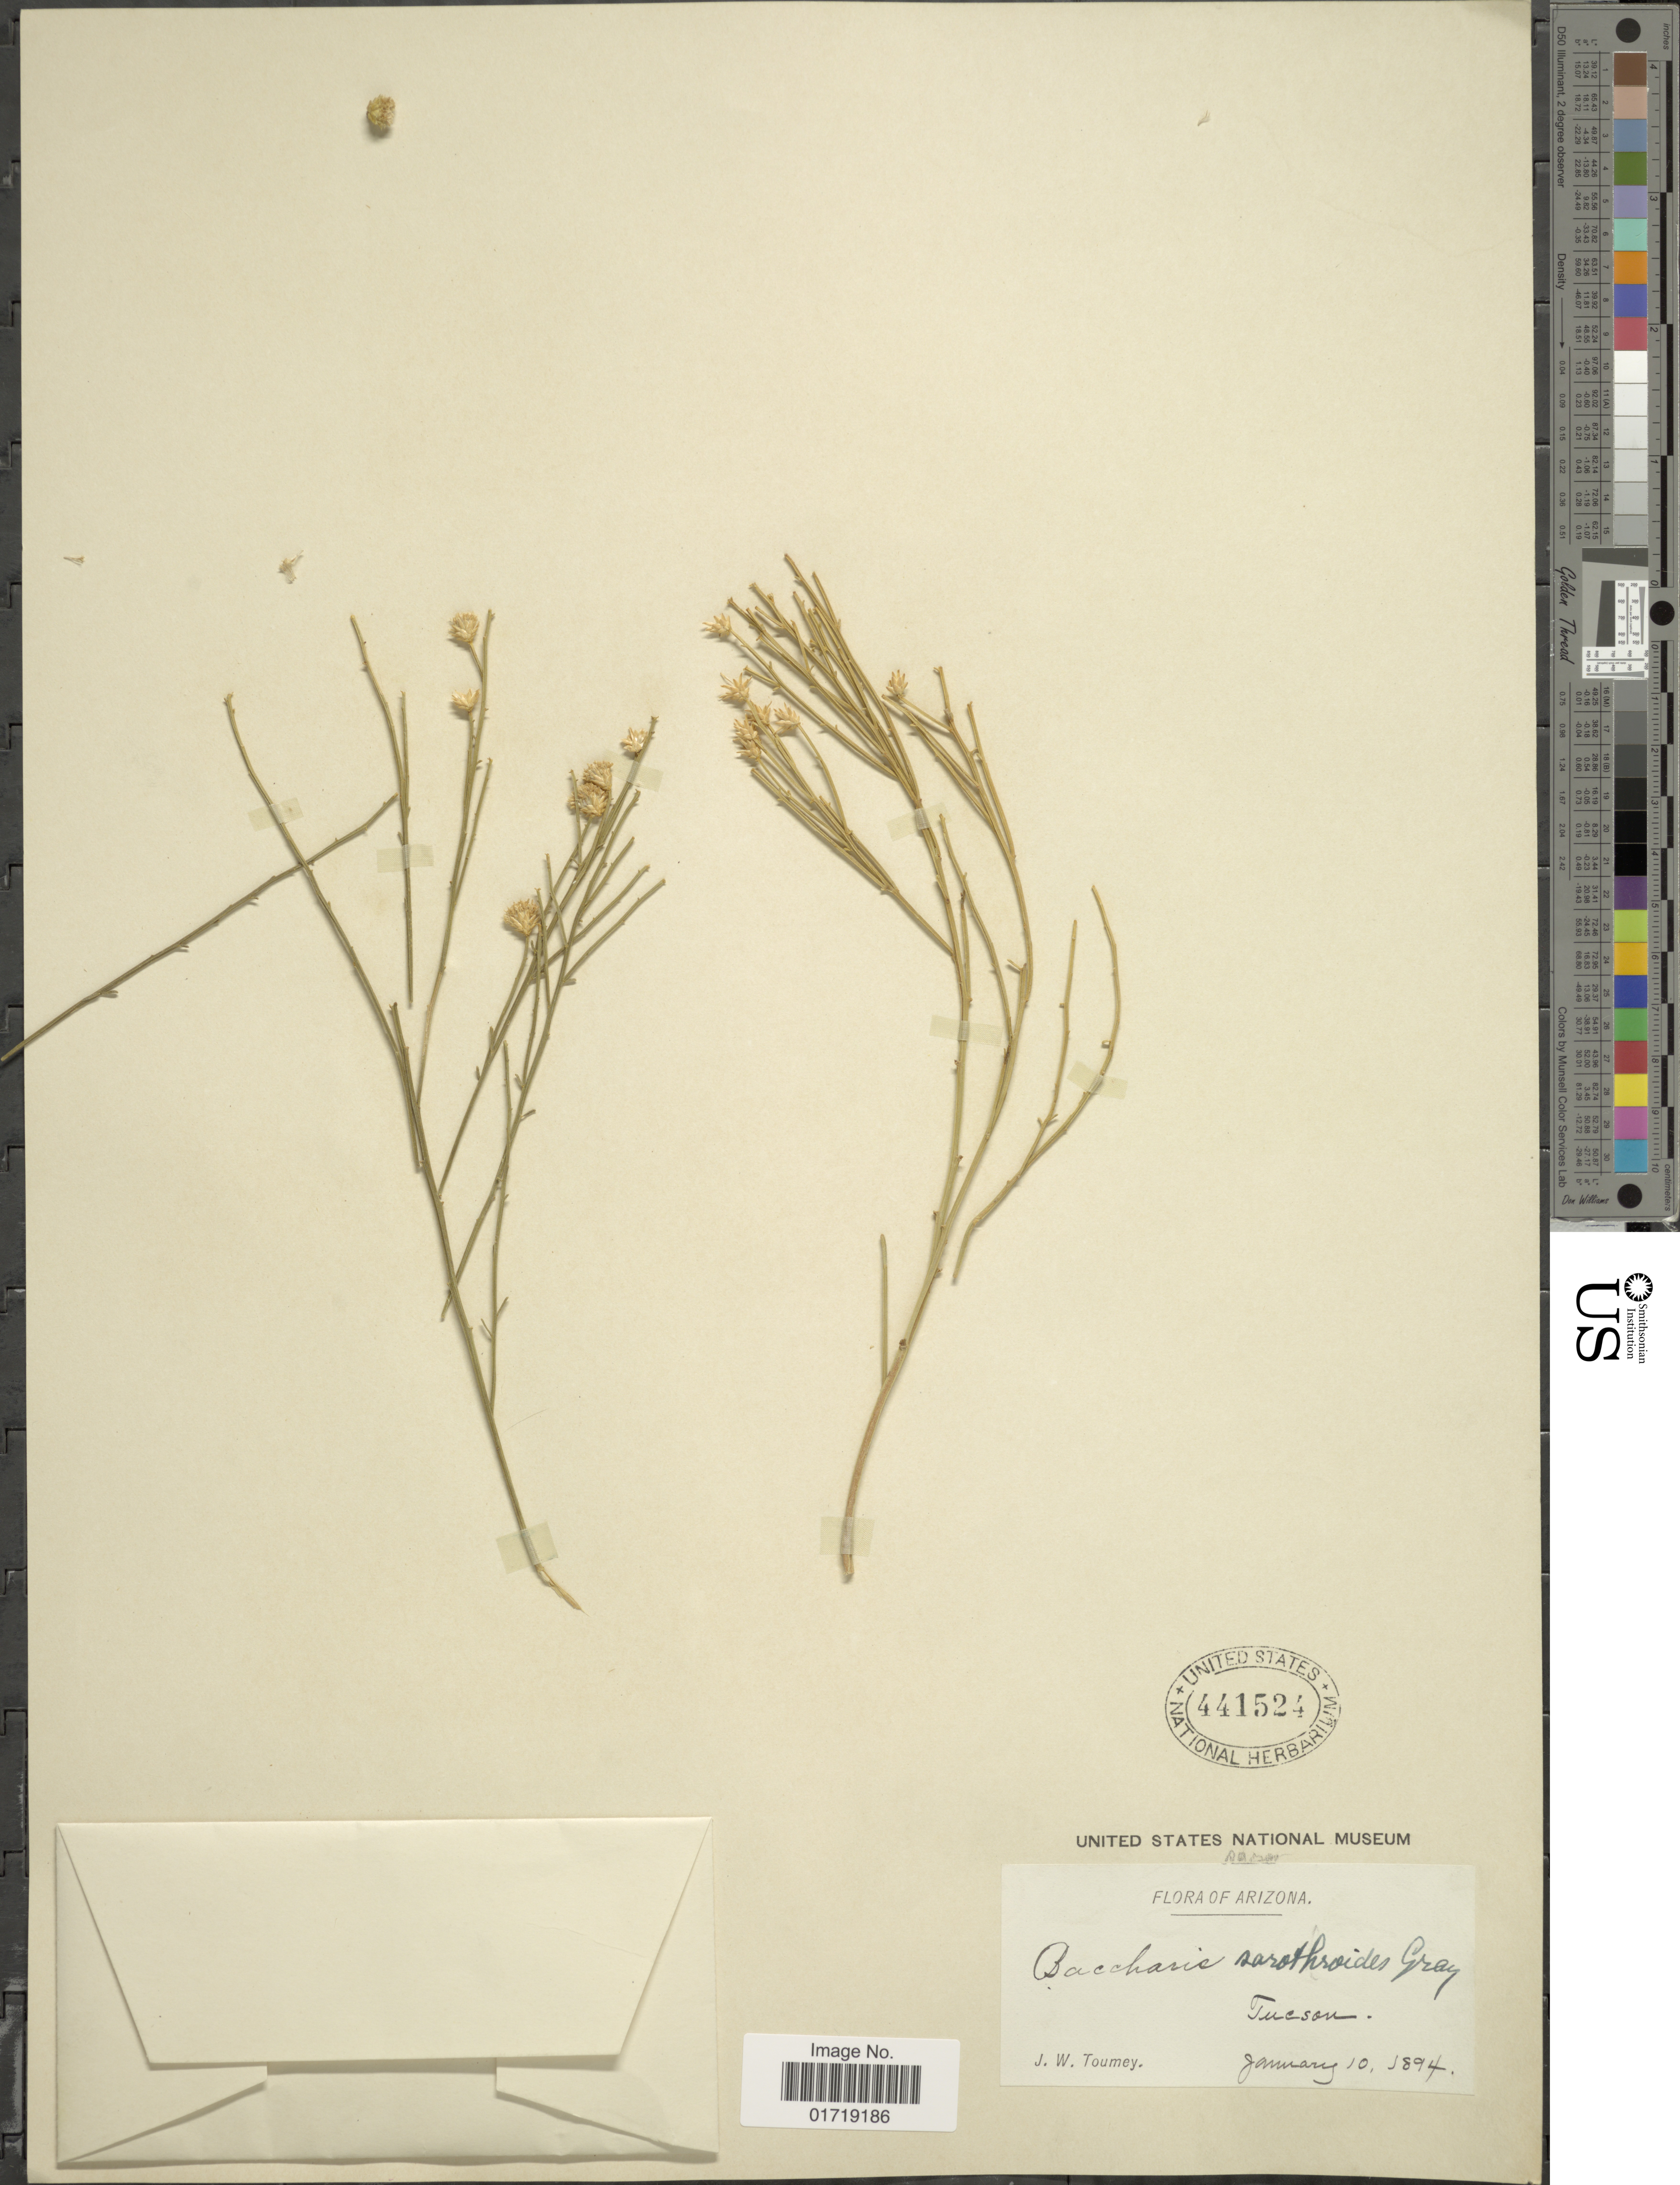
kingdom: Plantae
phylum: Tracheophyta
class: Magnoliopsida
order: Asterales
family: Asteraceae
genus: Baccharis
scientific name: Baccharis sarothroides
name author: A. Gray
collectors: J. Tourney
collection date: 1894-01-10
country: United States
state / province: Arizona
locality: Tucson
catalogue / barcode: US 441524